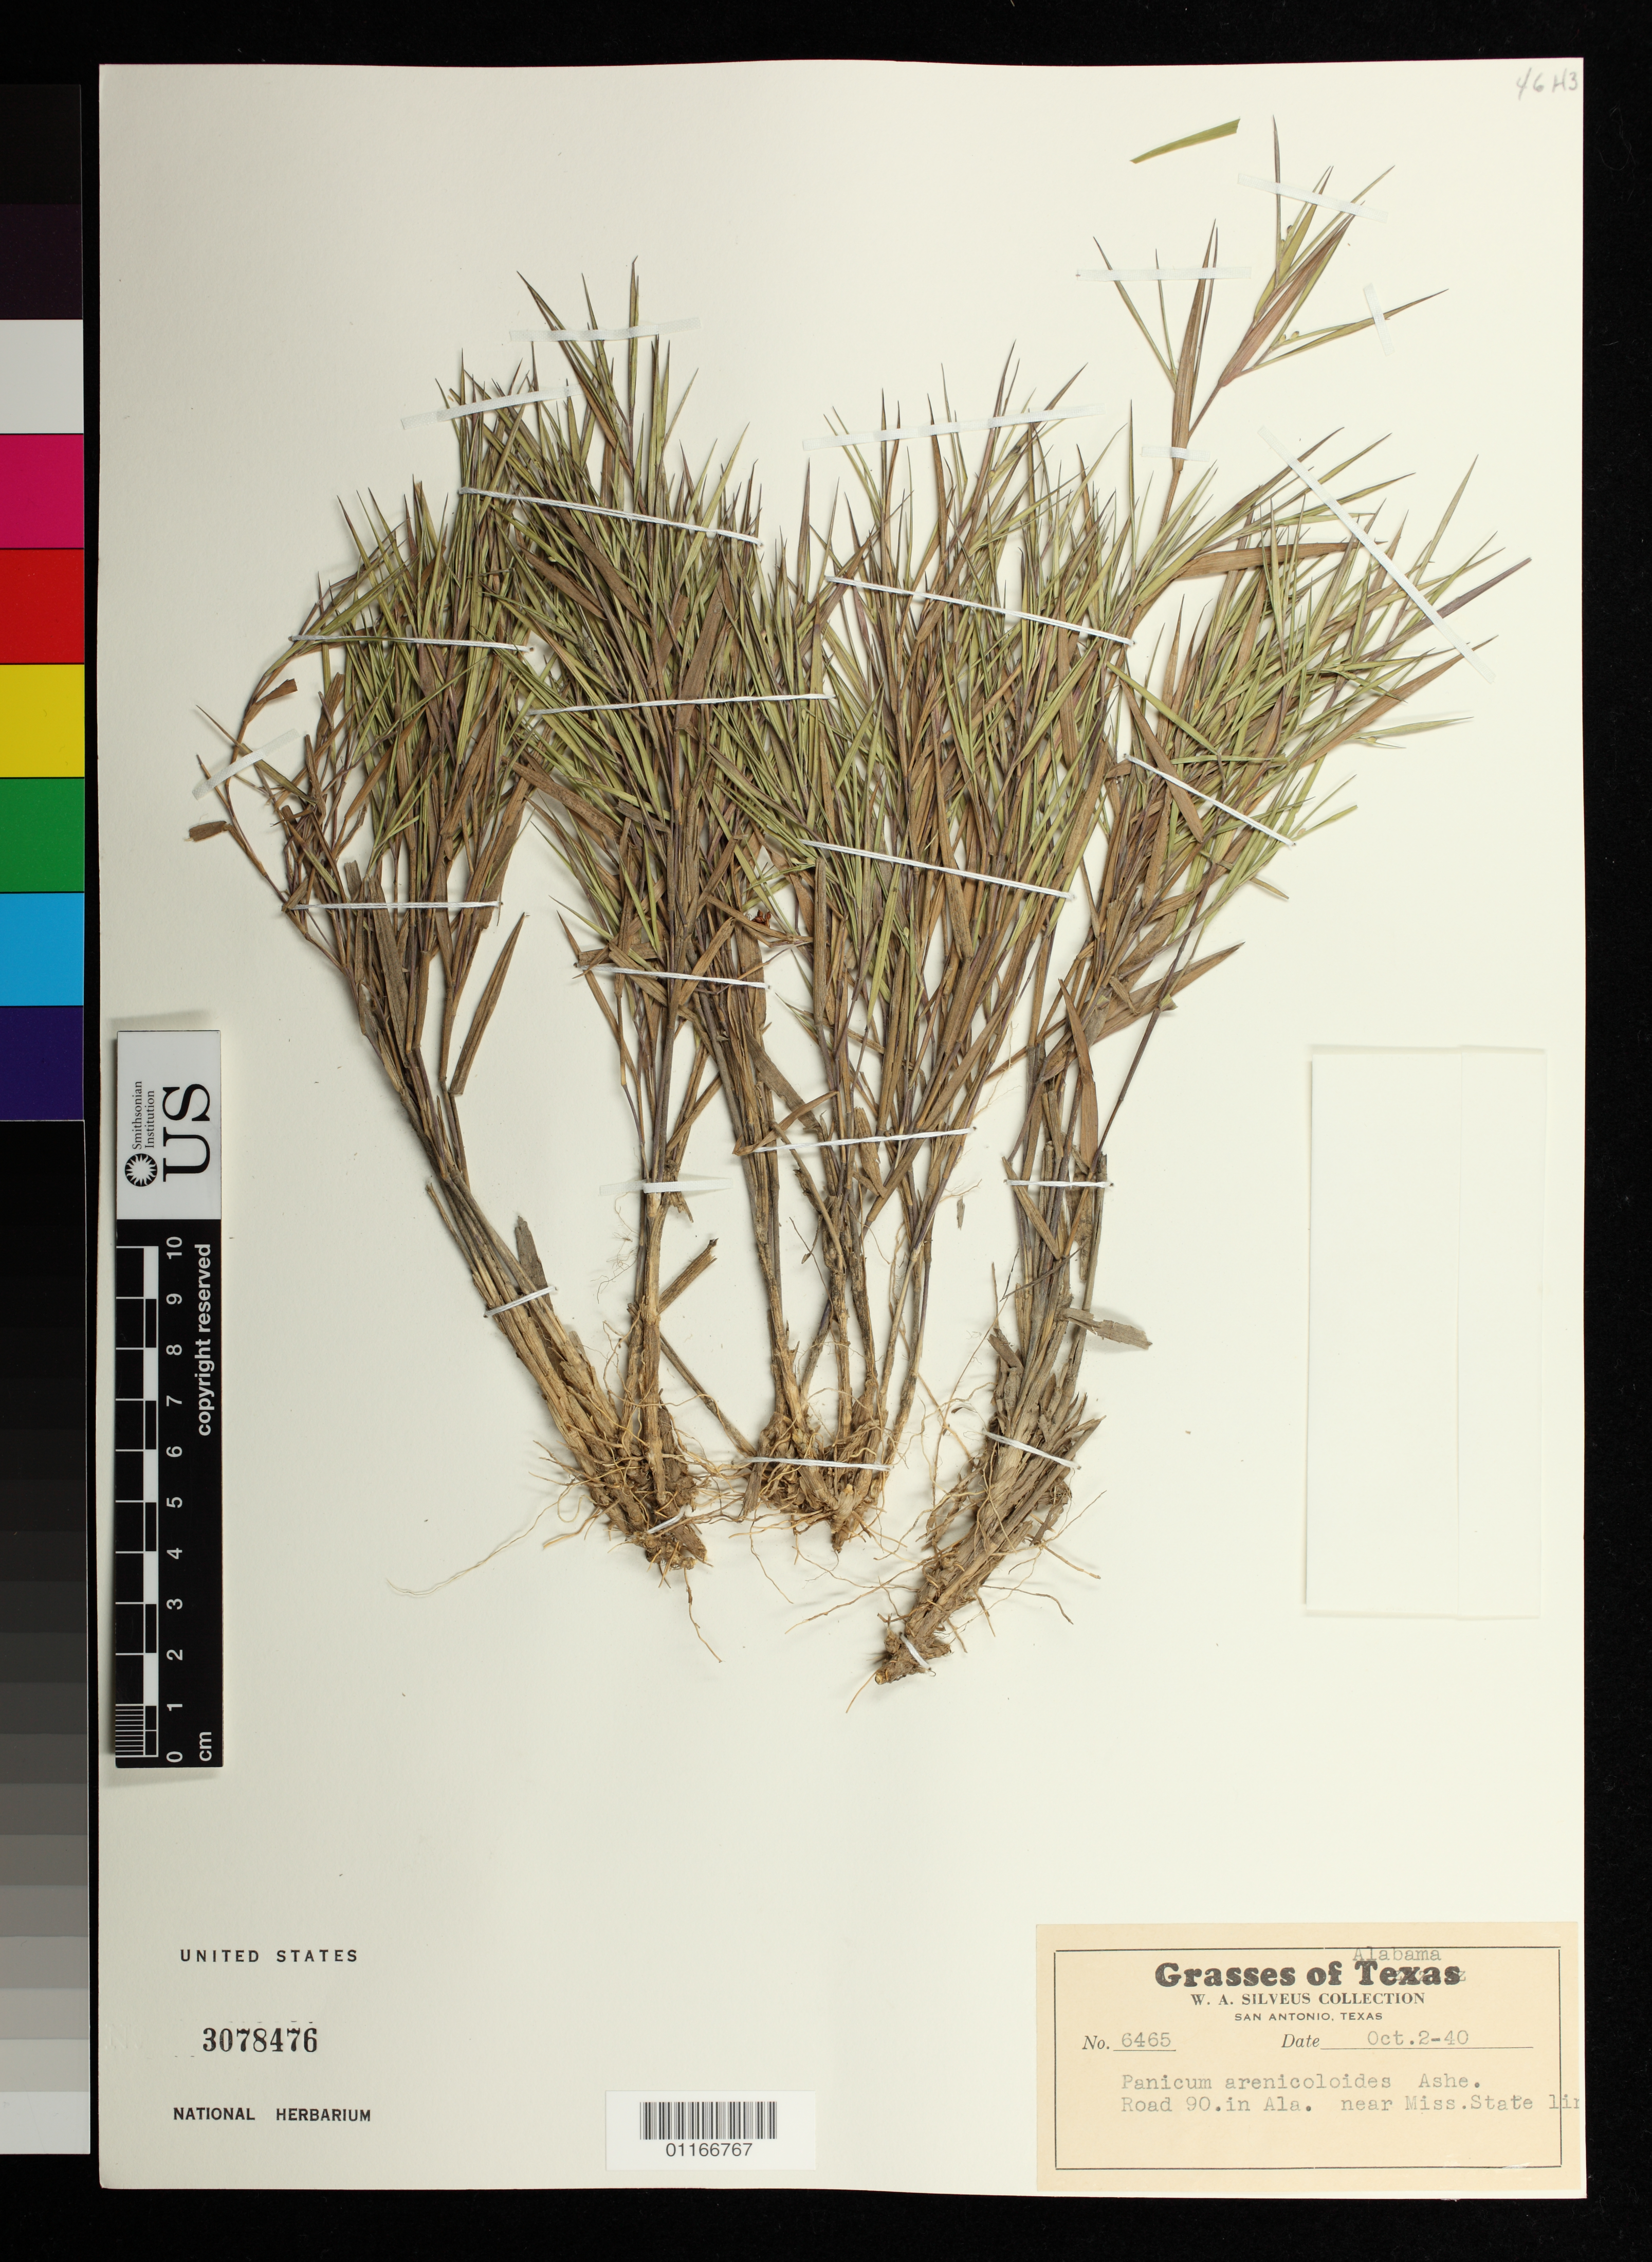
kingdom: Plantae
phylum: Tracheophyta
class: Liliopsida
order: Poales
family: Poaceae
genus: Panicum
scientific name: Panicum arenicoloides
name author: Ashe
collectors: W. Silveus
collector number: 6465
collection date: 1940-10-02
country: United States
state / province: Alabama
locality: Road 90 in Alabama near Mississippi State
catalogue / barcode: US 3078476